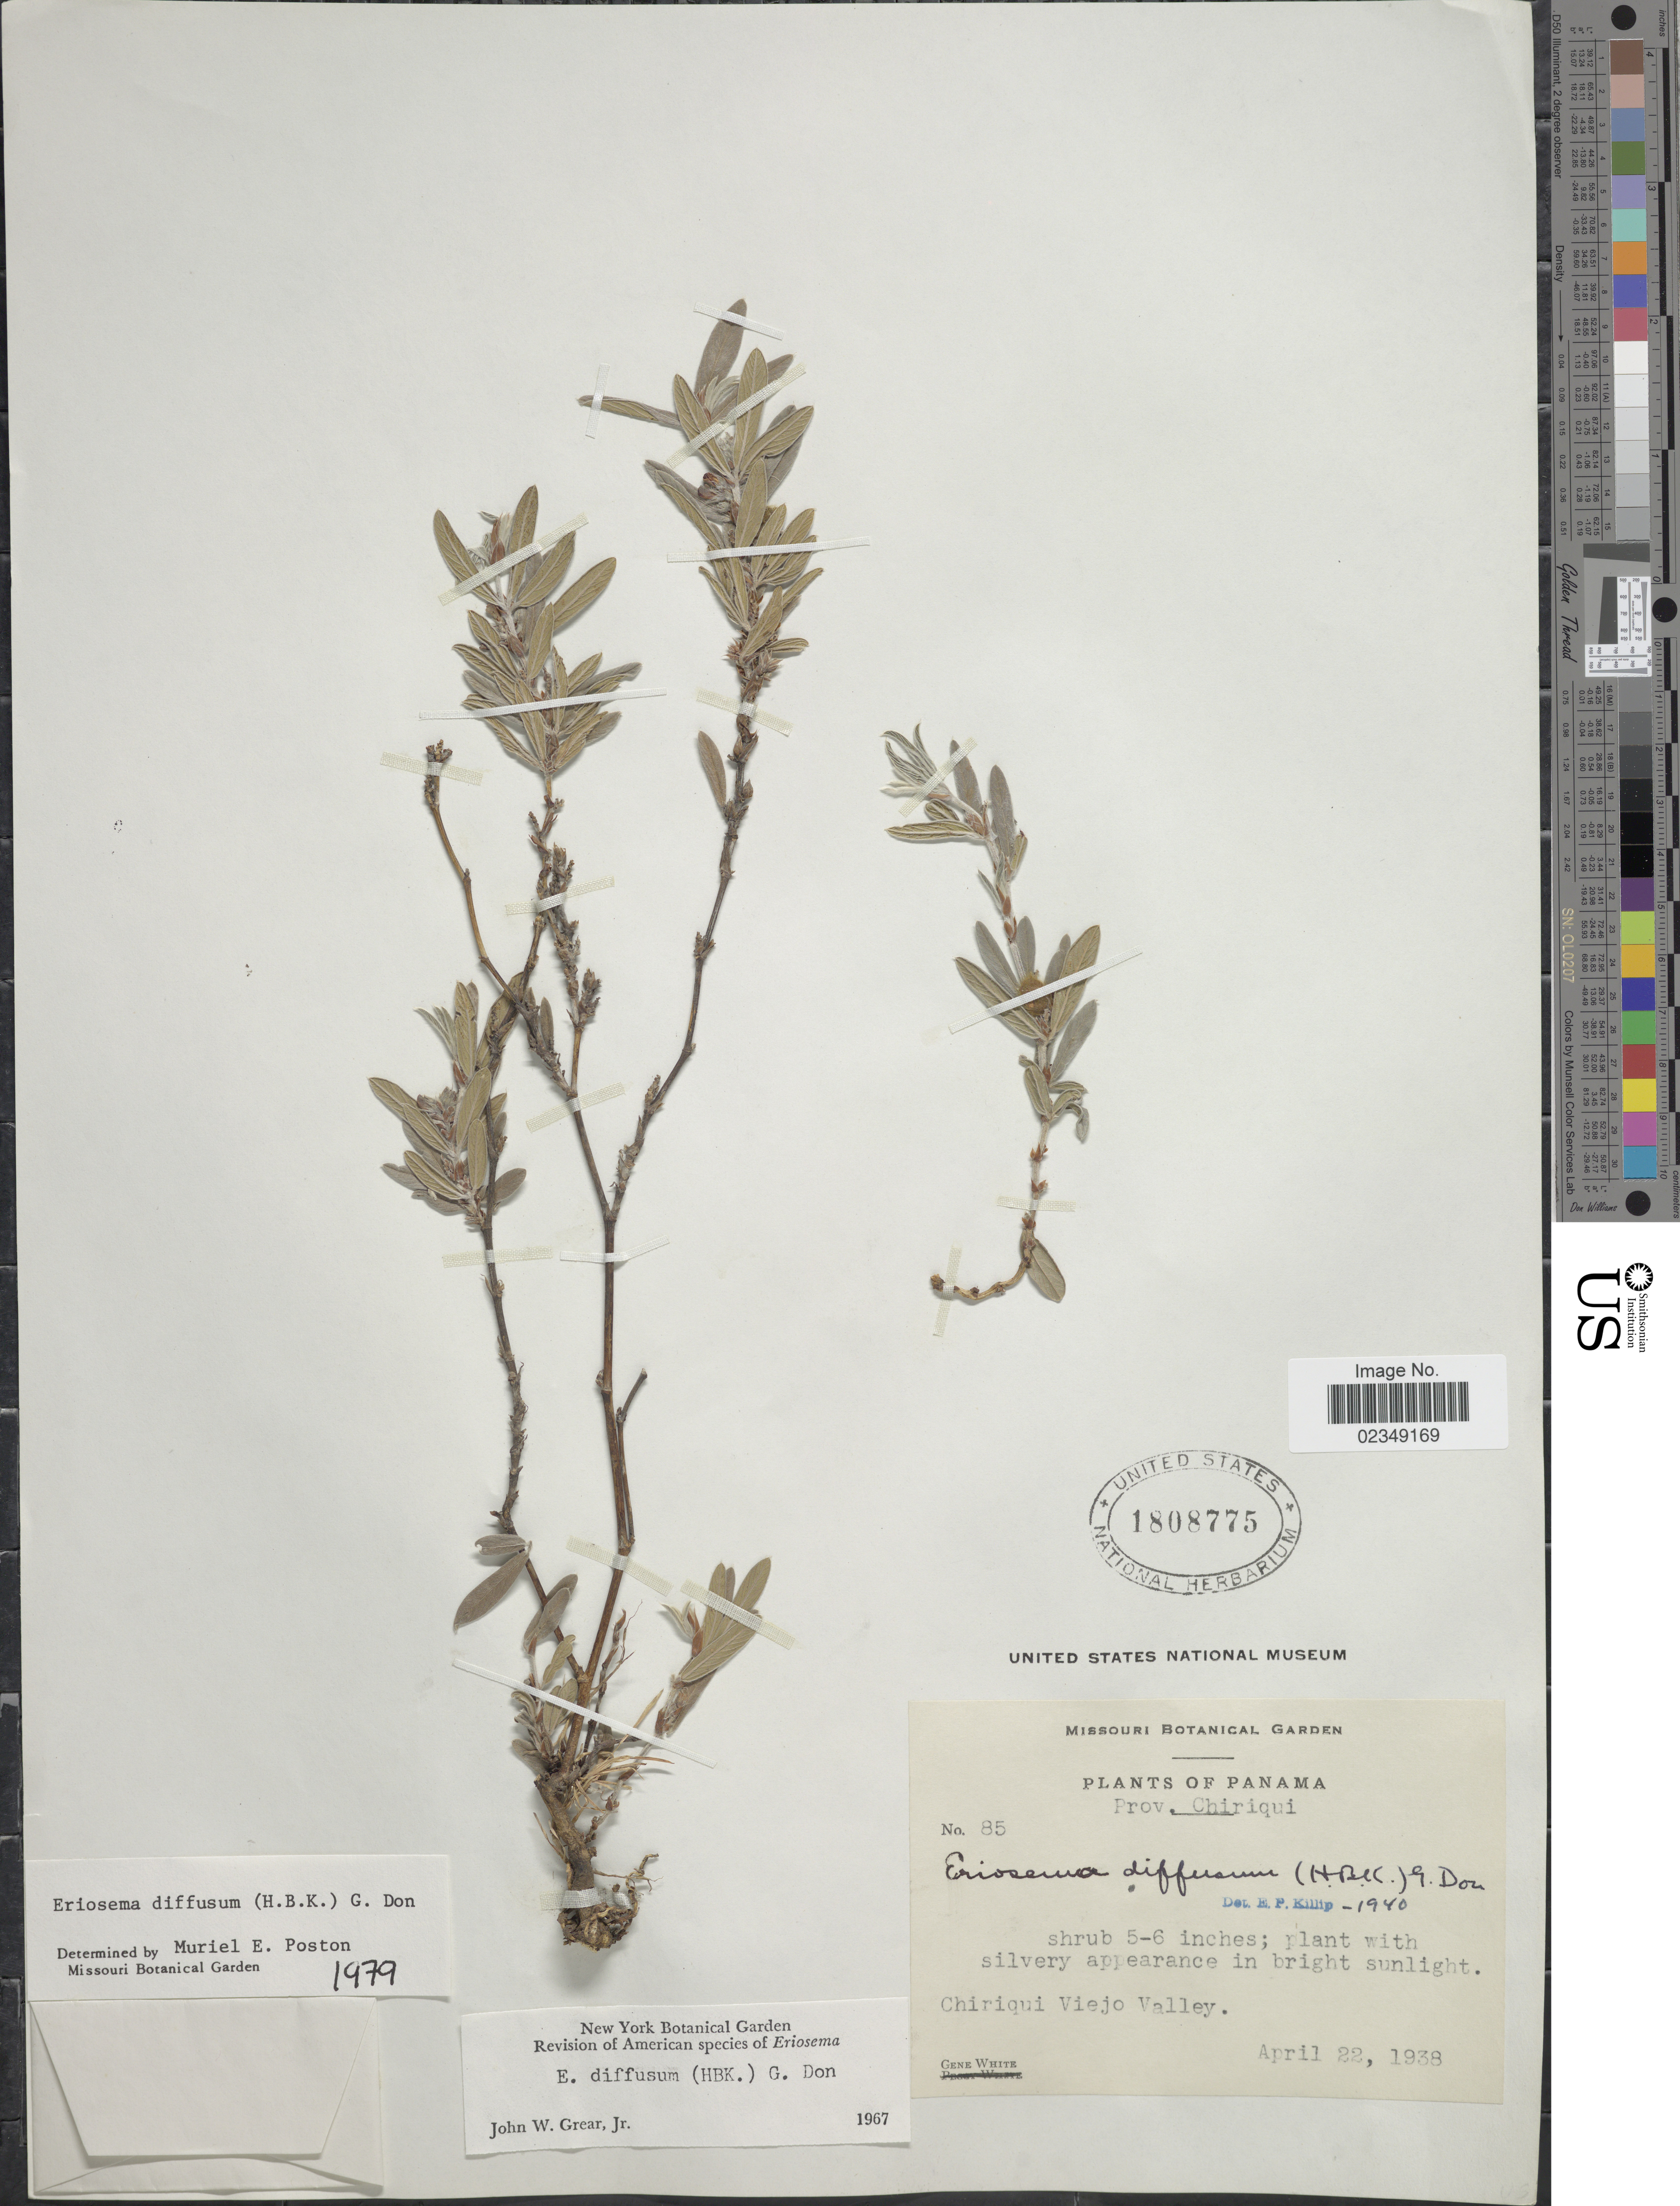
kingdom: Plantae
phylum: Tracheophyta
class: Magnoliopsida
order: Fabales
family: Fabaceae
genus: Eriosema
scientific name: Eriosema diffusum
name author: (Kunth) G. Don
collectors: G. White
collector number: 85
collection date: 1938-04-22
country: Panama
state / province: Chiriqui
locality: Prov. Chiriqui. Chiriqui Viejo Valley.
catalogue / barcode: US 1808775